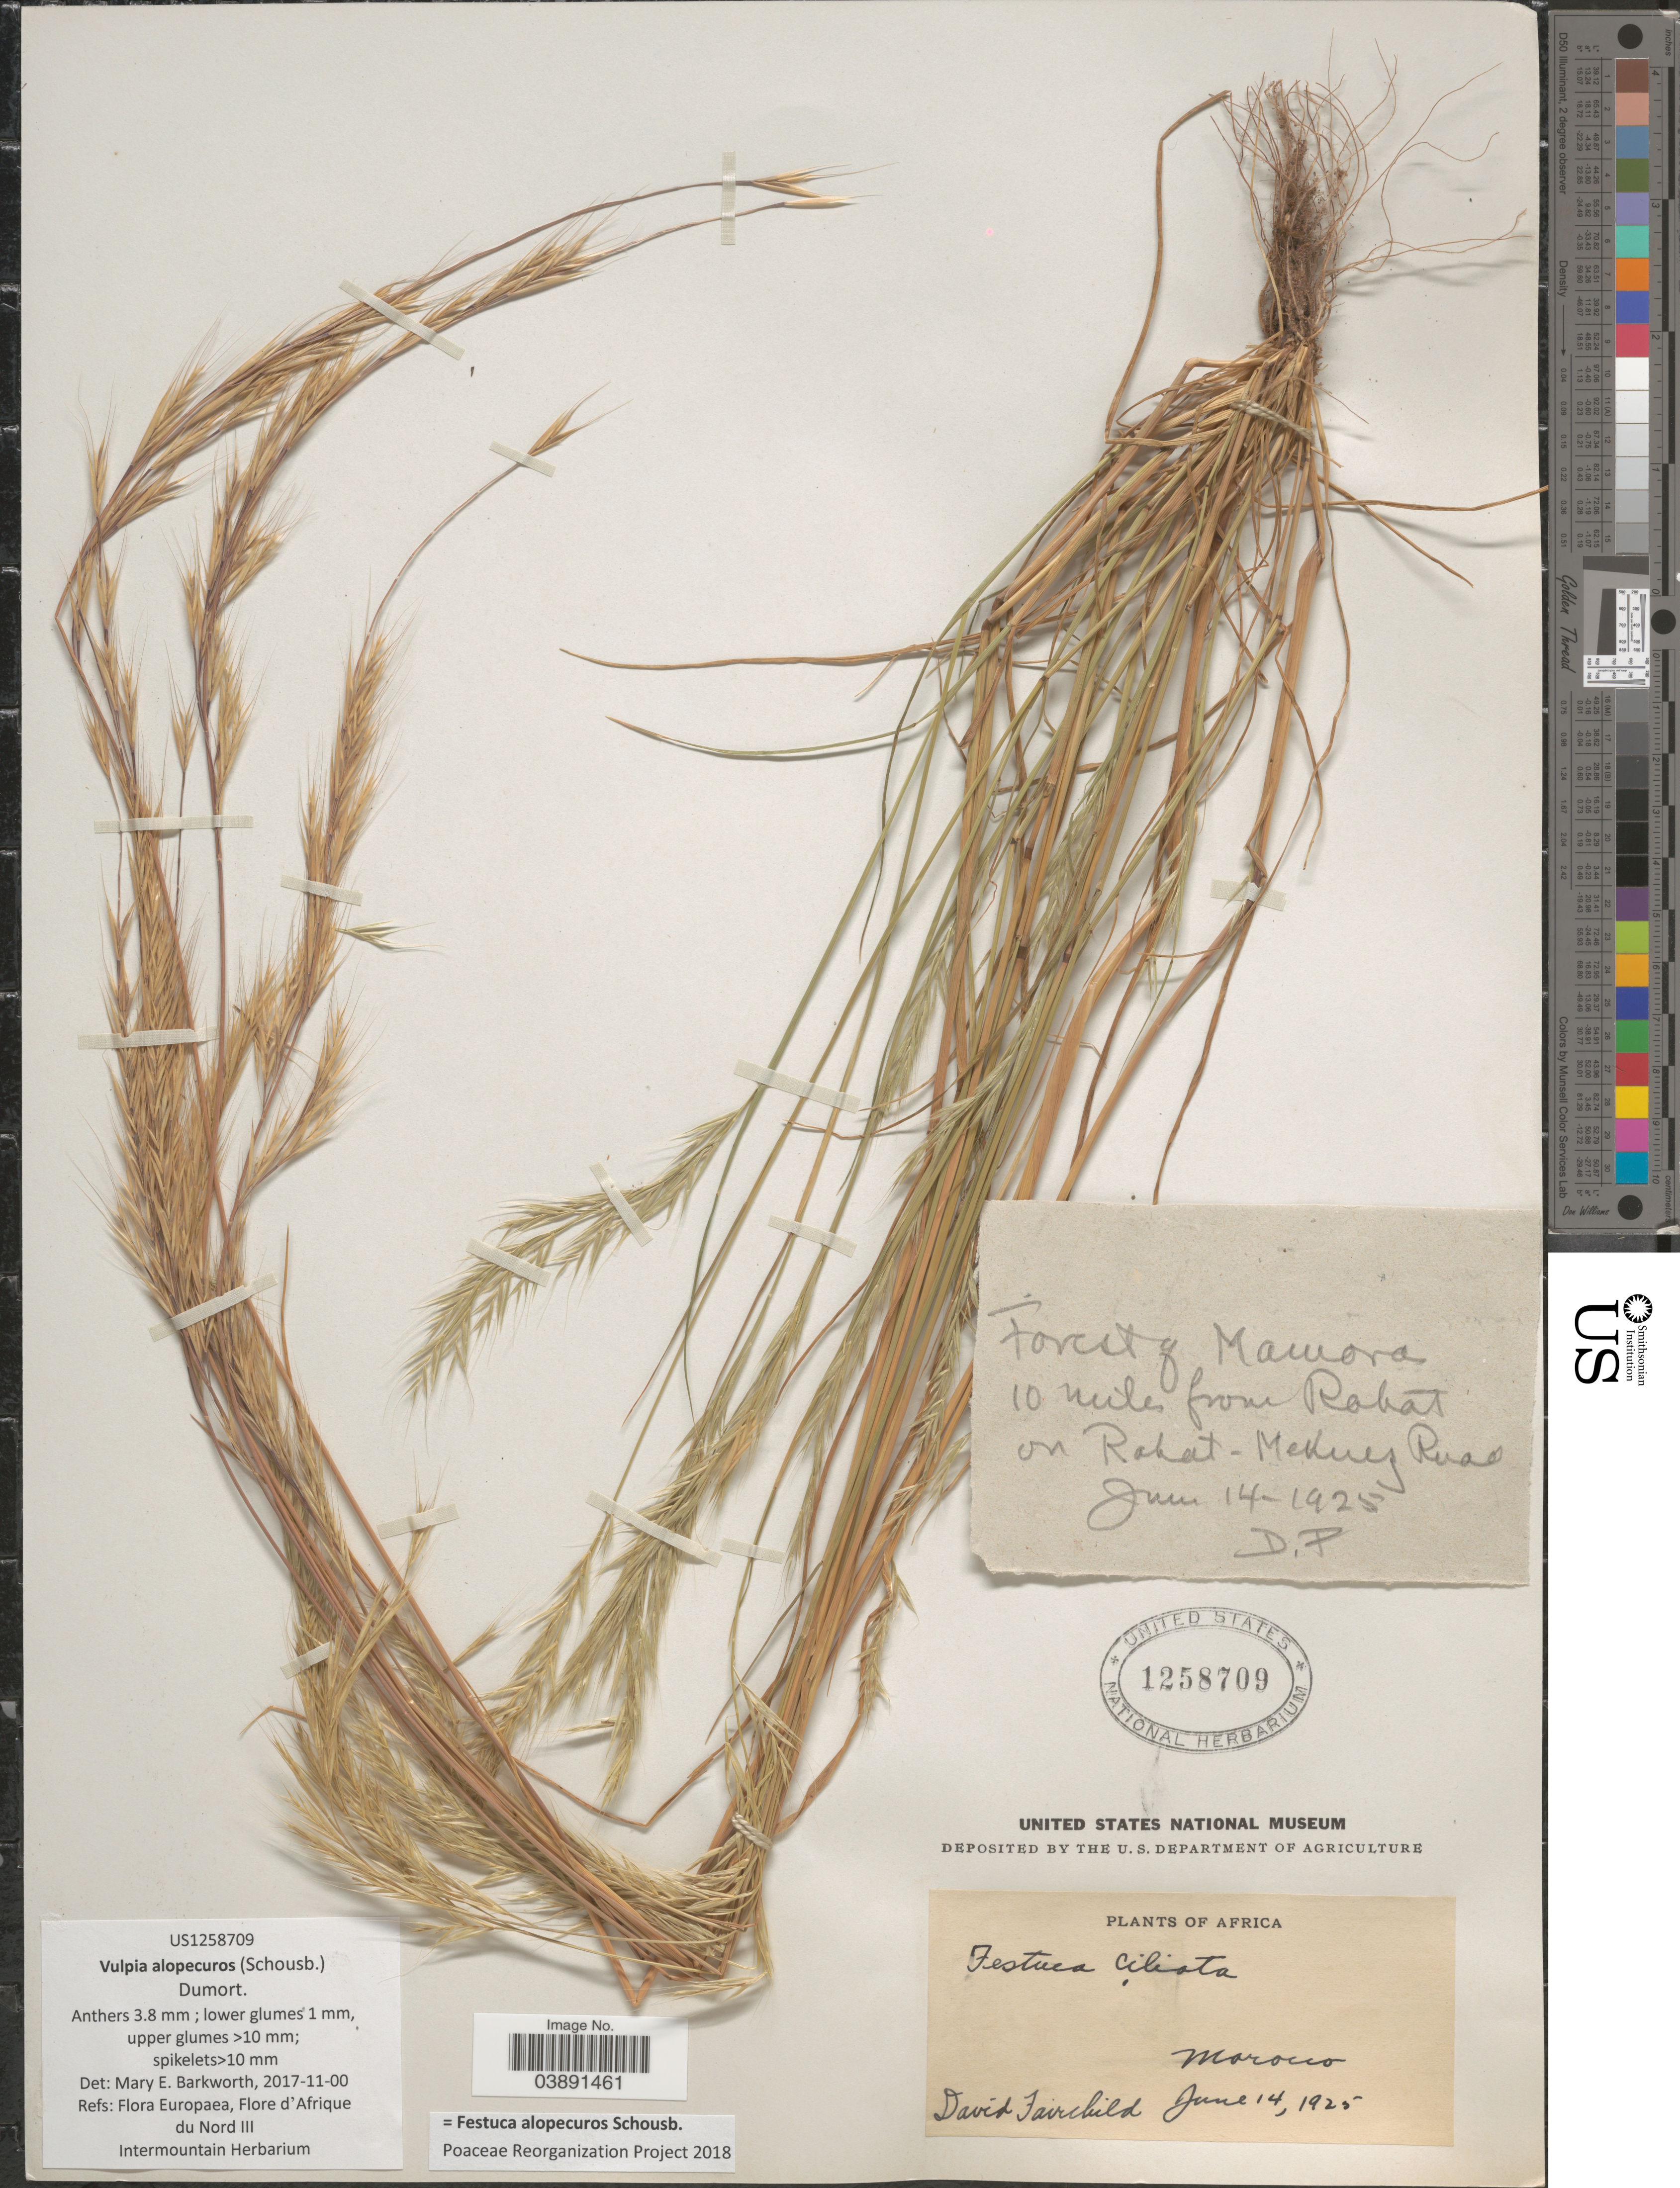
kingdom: Plantae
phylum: Tracheophyta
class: Liliopsida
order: Poales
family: Poaceae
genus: Festuca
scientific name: Festuca alopecuros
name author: Schousb.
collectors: D. Fairchild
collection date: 1925-06-14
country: Morocco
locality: Forest of Mamora. 10 miles from Rabat on Rabat-Meknez Road.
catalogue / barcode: US 1258709